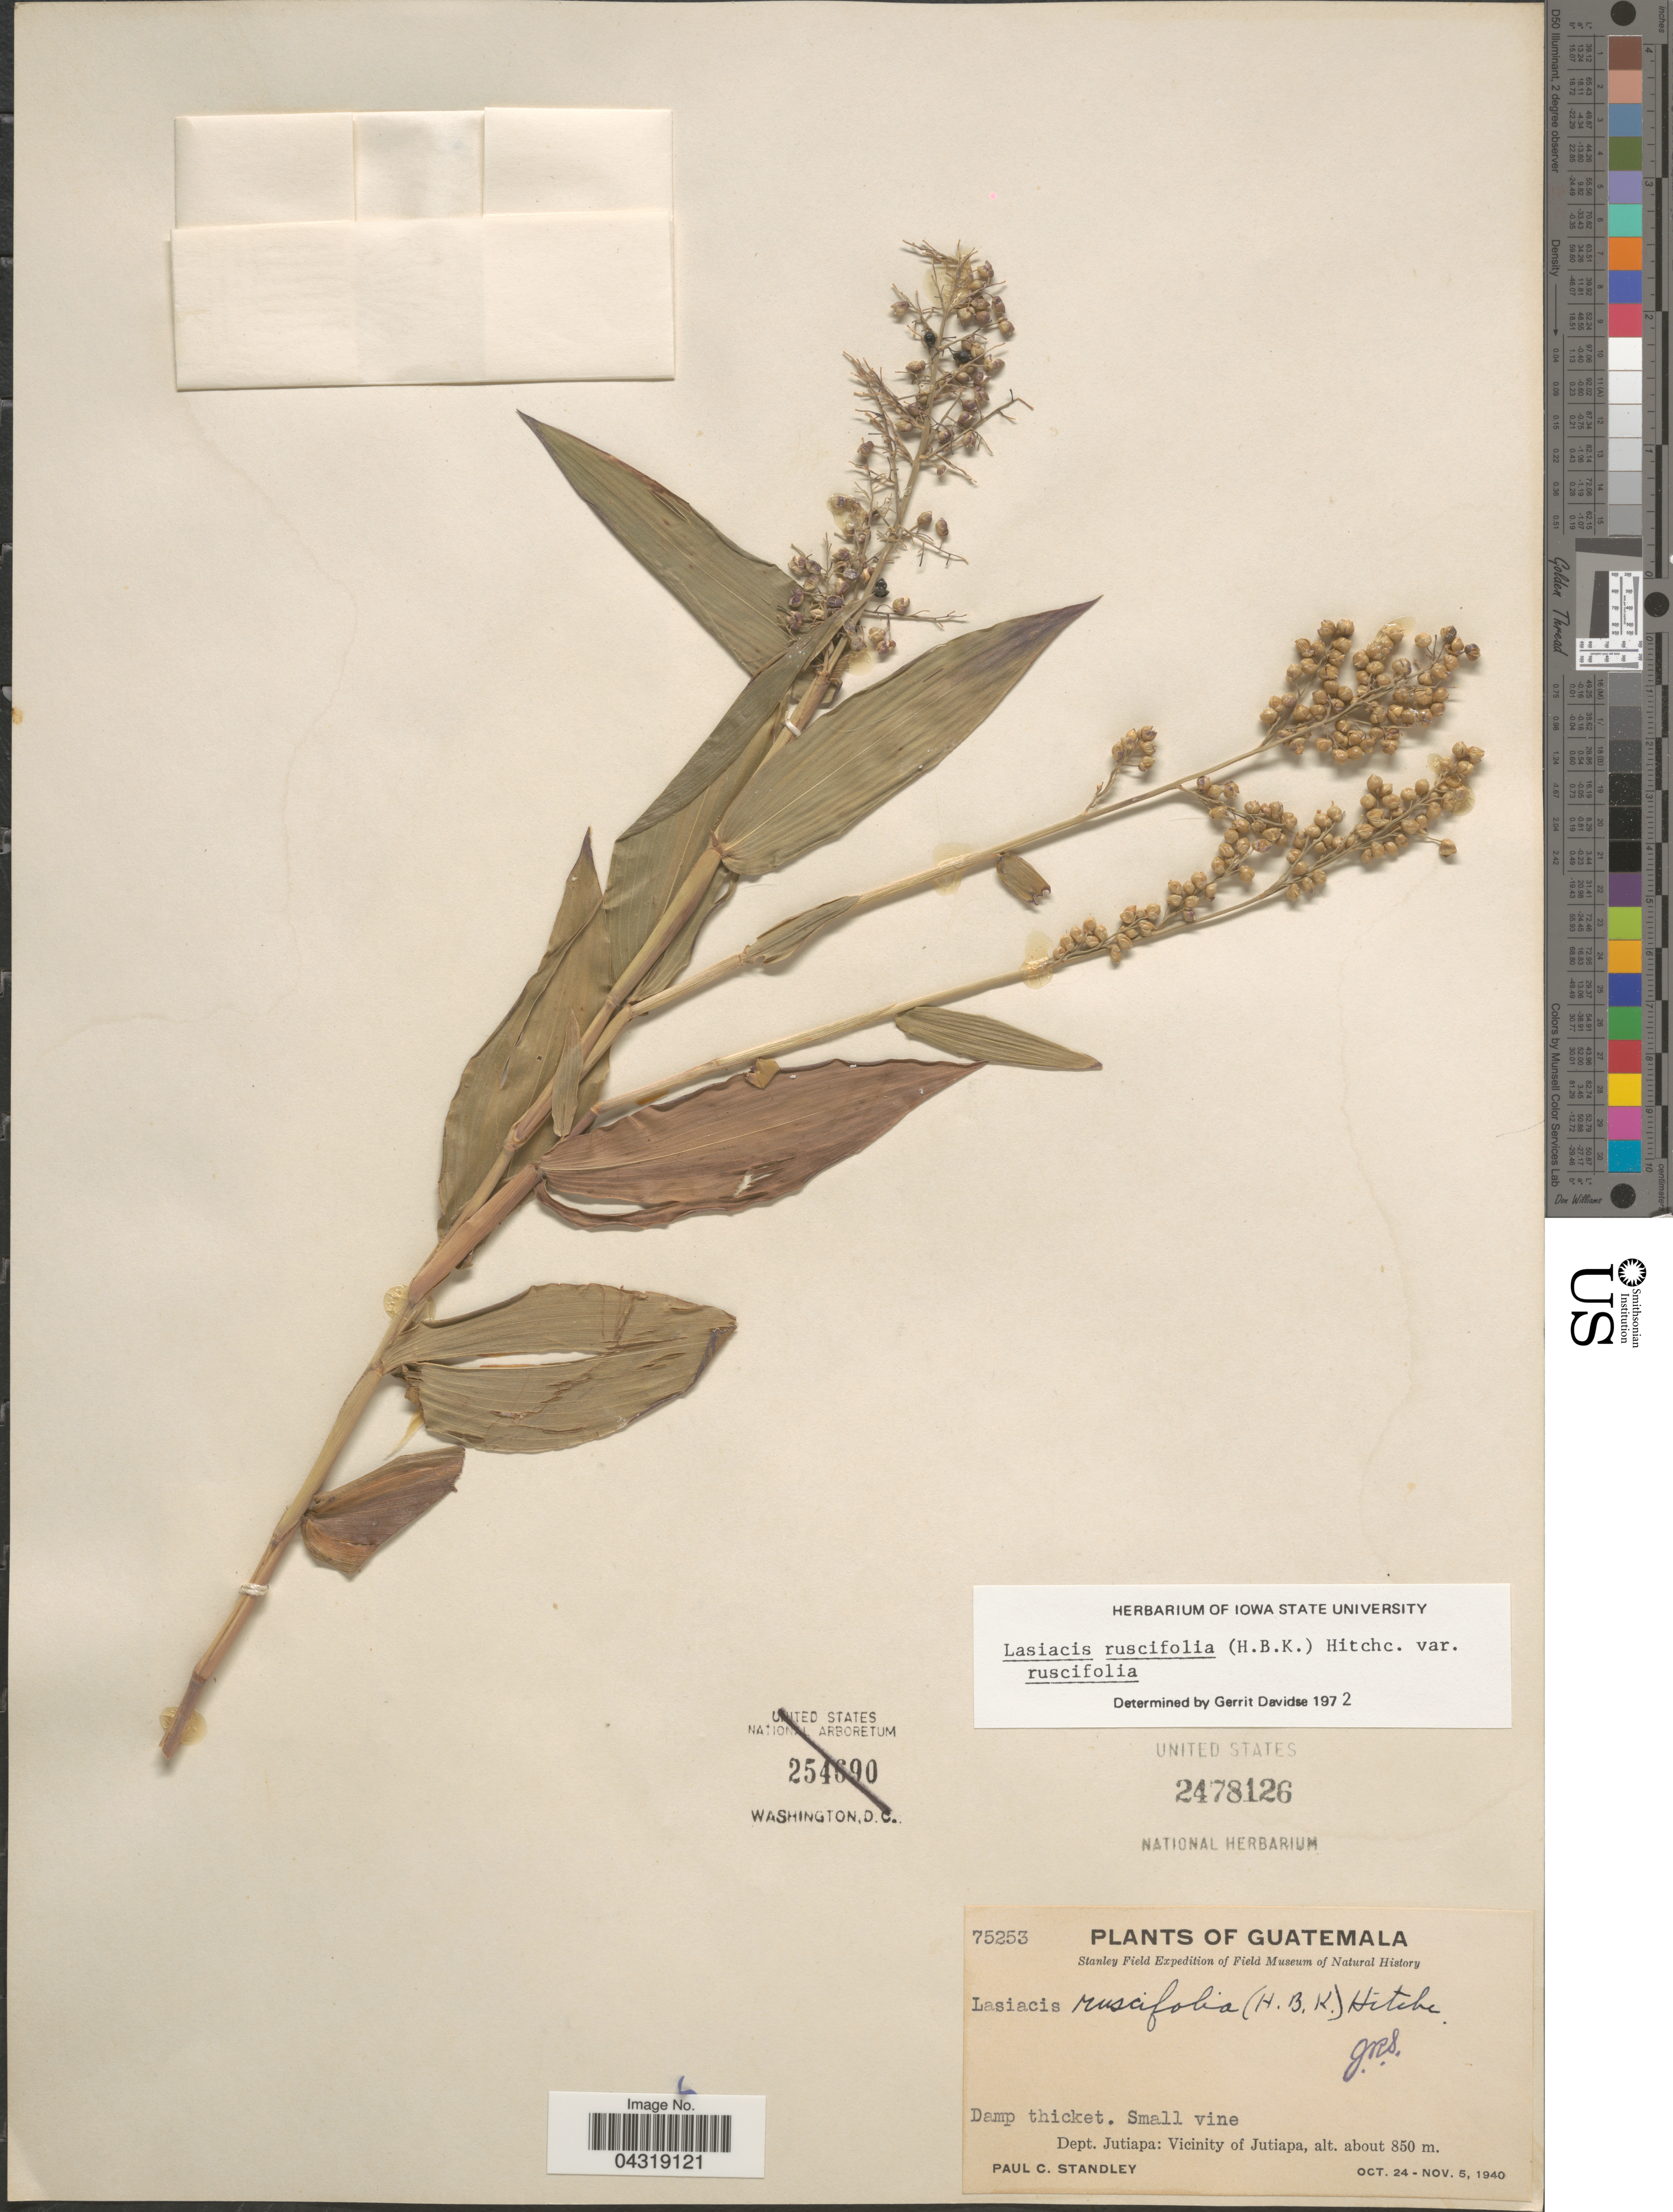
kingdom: Plantae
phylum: Tracheophyta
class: Liliopsida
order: Poales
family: Poaceae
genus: Lasiacis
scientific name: Lasiacis ruscifolia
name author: (Kunth) Hitchc.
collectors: P. C. Standley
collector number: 75253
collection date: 1940-10-24/1940-11-05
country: Guatemala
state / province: Jutiapa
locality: Stanley Field Expedition. Dept. Jutiapa: Vicinity of Jutiapa.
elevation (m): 850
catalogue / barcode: US 2478126